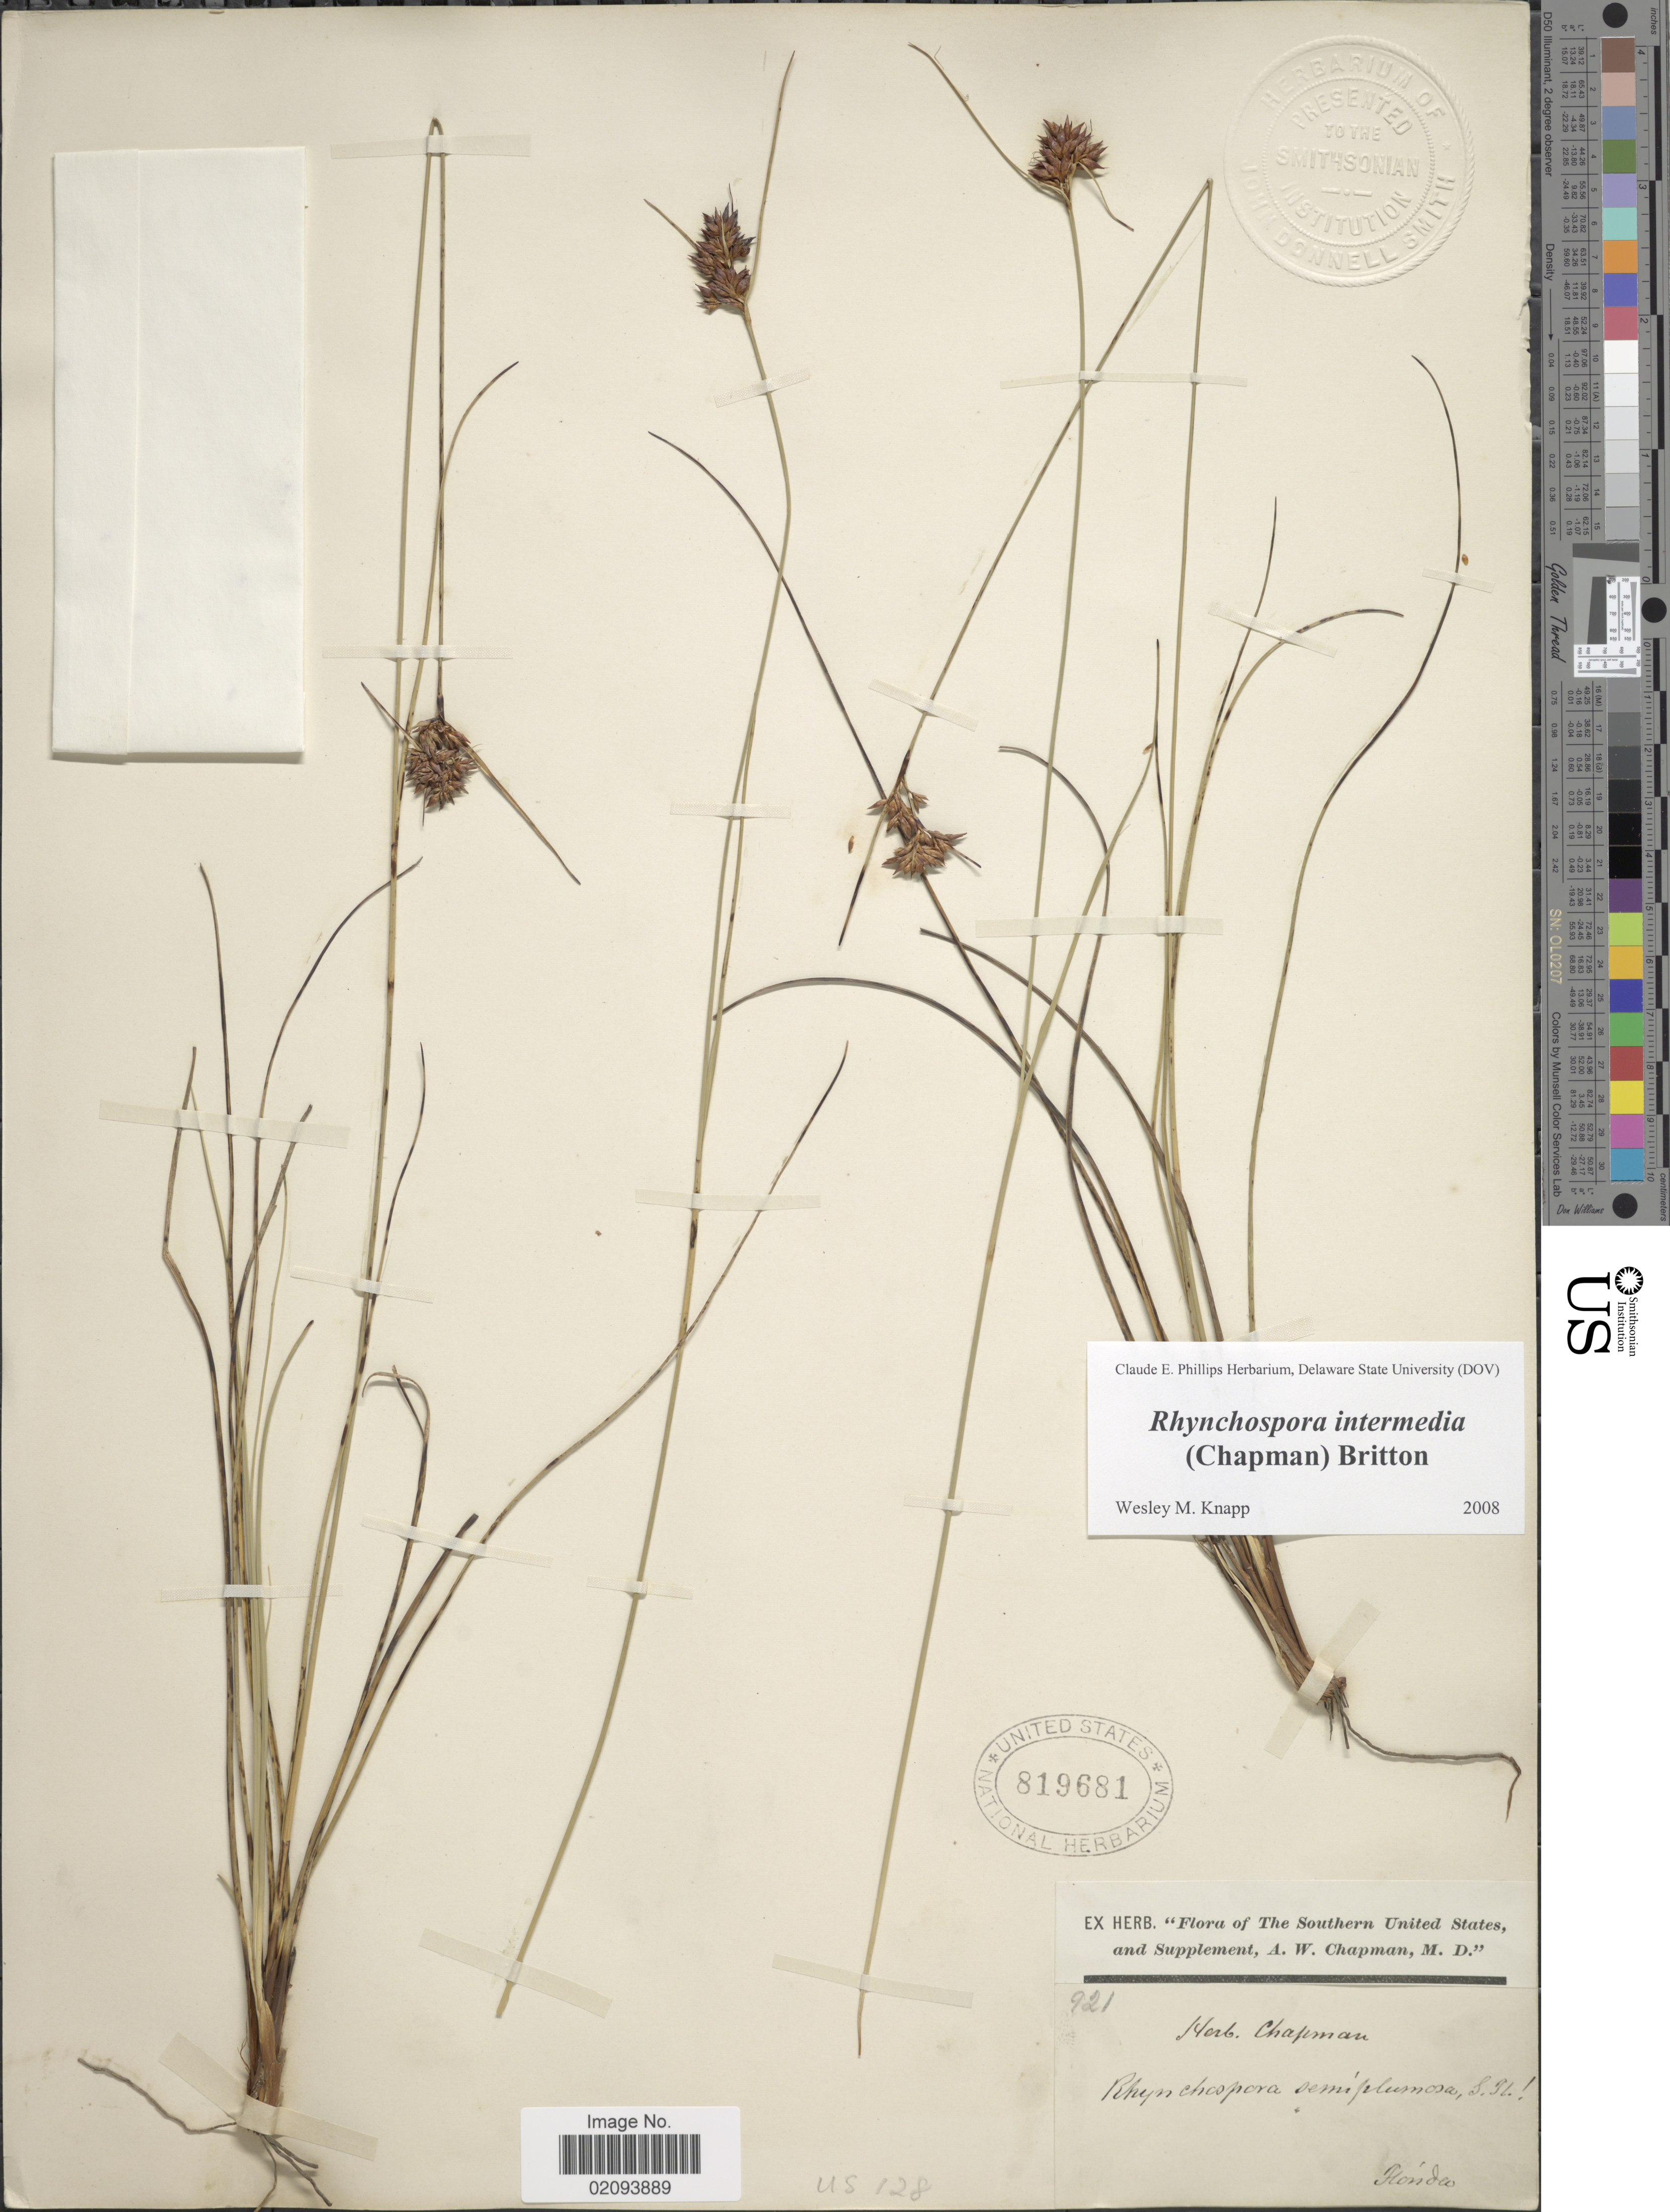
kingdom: Plantae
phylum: Tracheophyta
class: Liliopsida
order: Poales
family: Cyperaceae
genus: Rhynchospora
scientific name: Rhynchospora intermedia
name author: (Chapm.) Britton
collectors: A. W. Chapman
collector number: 921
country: United States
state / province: Florida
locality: Southern United States, and Supplement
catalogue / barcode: US 819681